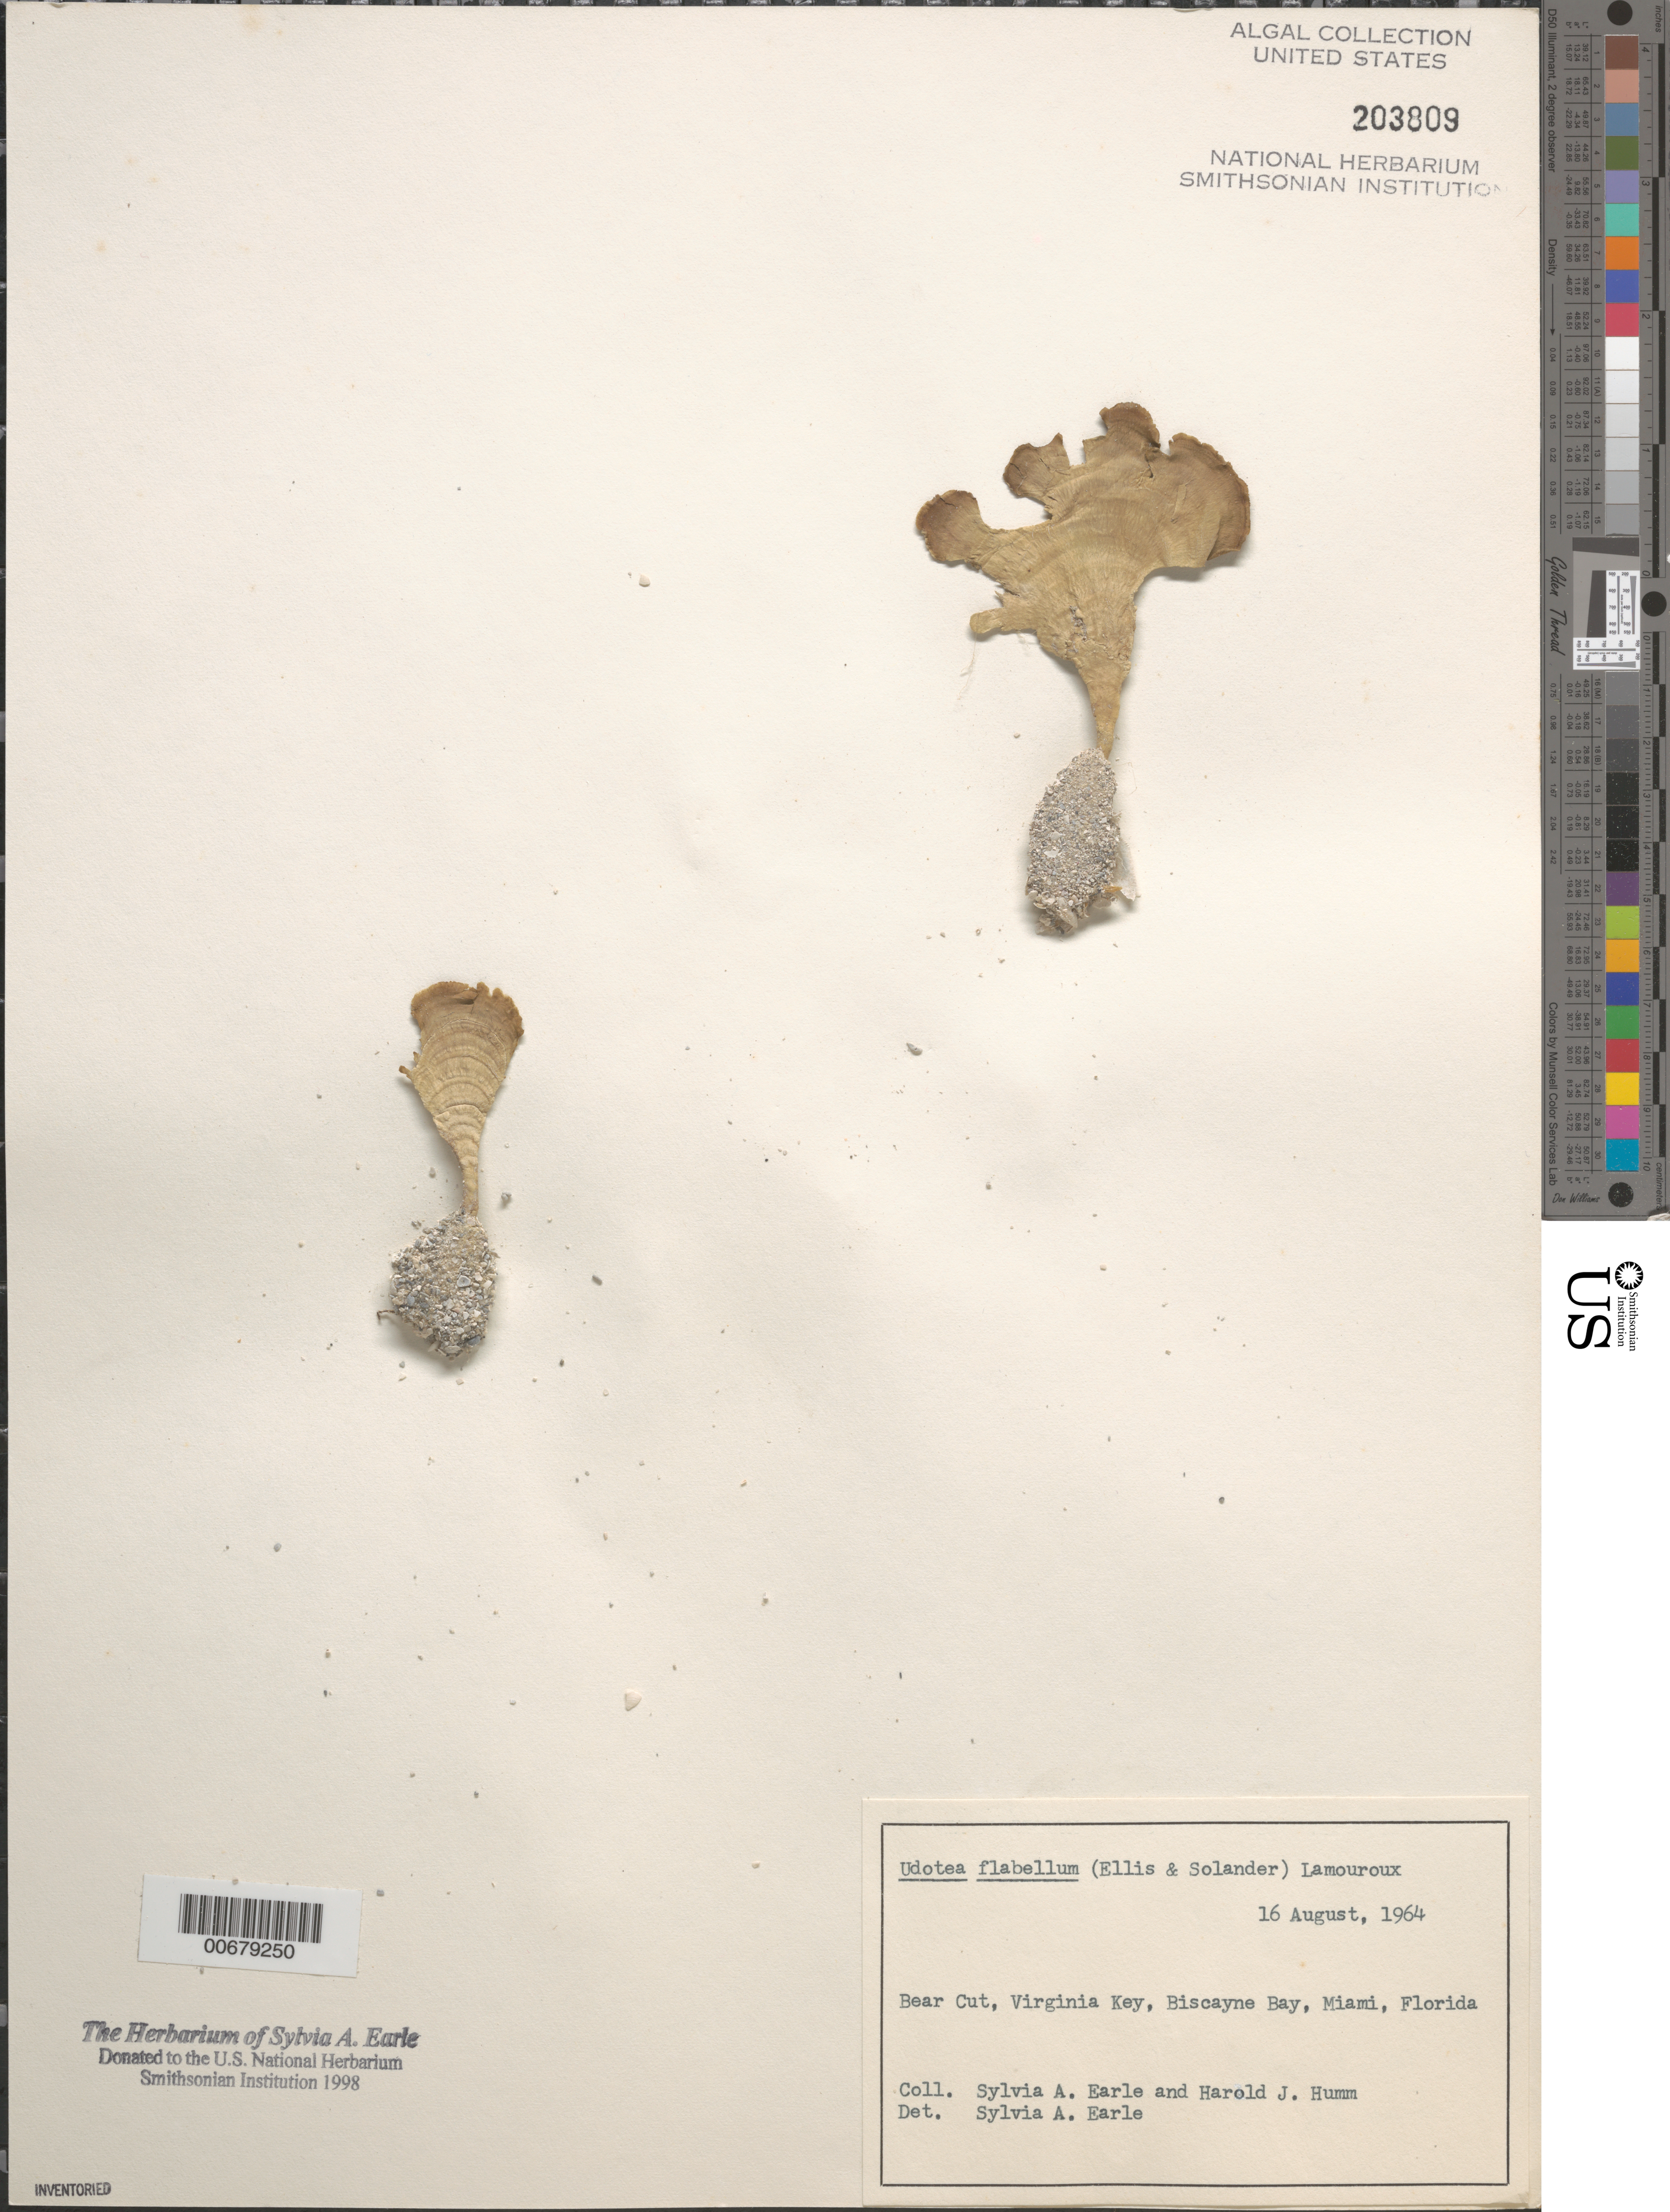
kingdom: Plantae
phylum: Chlorophyta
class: Ulvophyceae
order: Bryopsidales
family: Udoteaceae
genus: Udotea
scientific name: Udotea flabellum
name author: (J. Ellis & Sol.) M. Howe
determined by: Earle, S. A.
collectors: S. A. Earle & H. J. Humm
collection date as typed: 16 Aug 1964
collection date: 1964-08-16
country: United States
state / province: Florida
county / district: Miami-Dade County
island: Virginia Key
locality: Bear Cut, Biscayne Bay, Miami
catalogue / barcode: US 203809